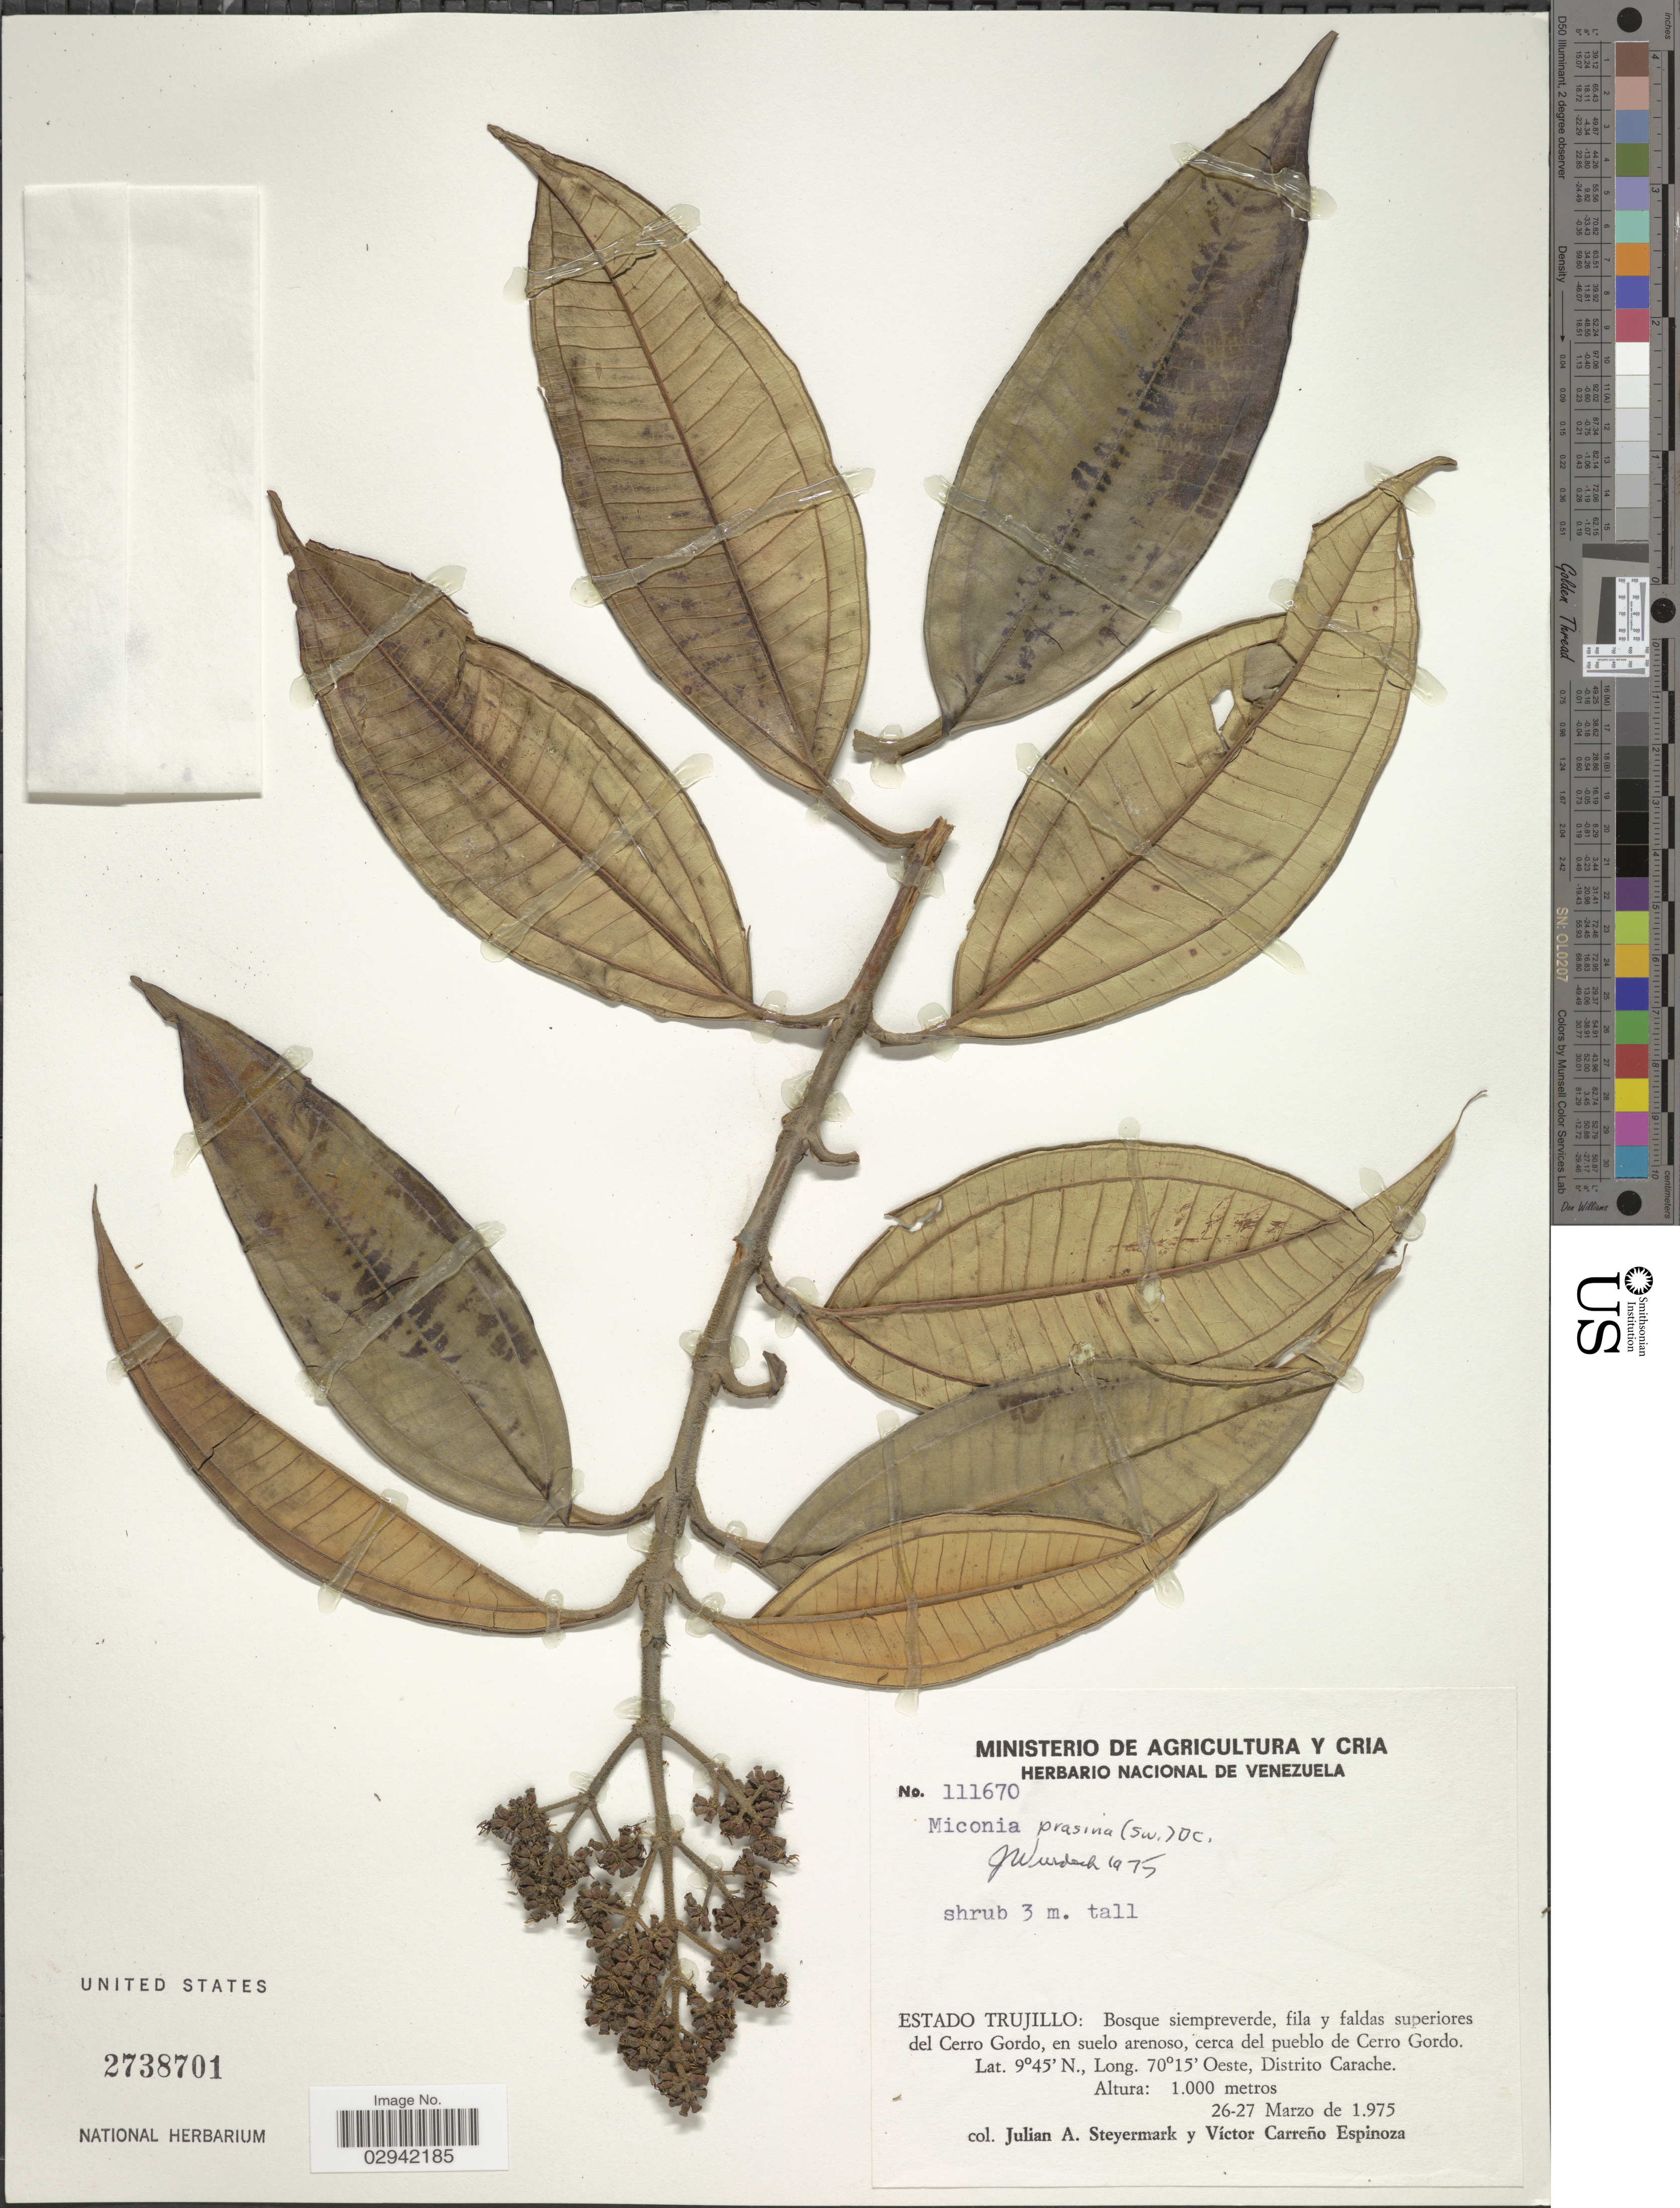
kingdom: Plantae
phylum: Tracheophyta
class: Magnoliopsida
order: Myrtales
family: Melastomataceae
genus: Miconia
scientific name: Miconia prasina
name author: (Sw.) DC.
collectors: J. Steyermark & V. Carreño E.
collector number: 111670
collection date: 1975-03-26/1975-03-27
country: Venezuela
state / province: Trujillo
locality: Bosque siempreverde, fila y faldas superiores del Cerro Gordo, en suelo arenoso, cerca del pueblo de Cerro Gordo, Distrito Garache.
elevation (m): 1000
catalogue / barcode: US 2738701